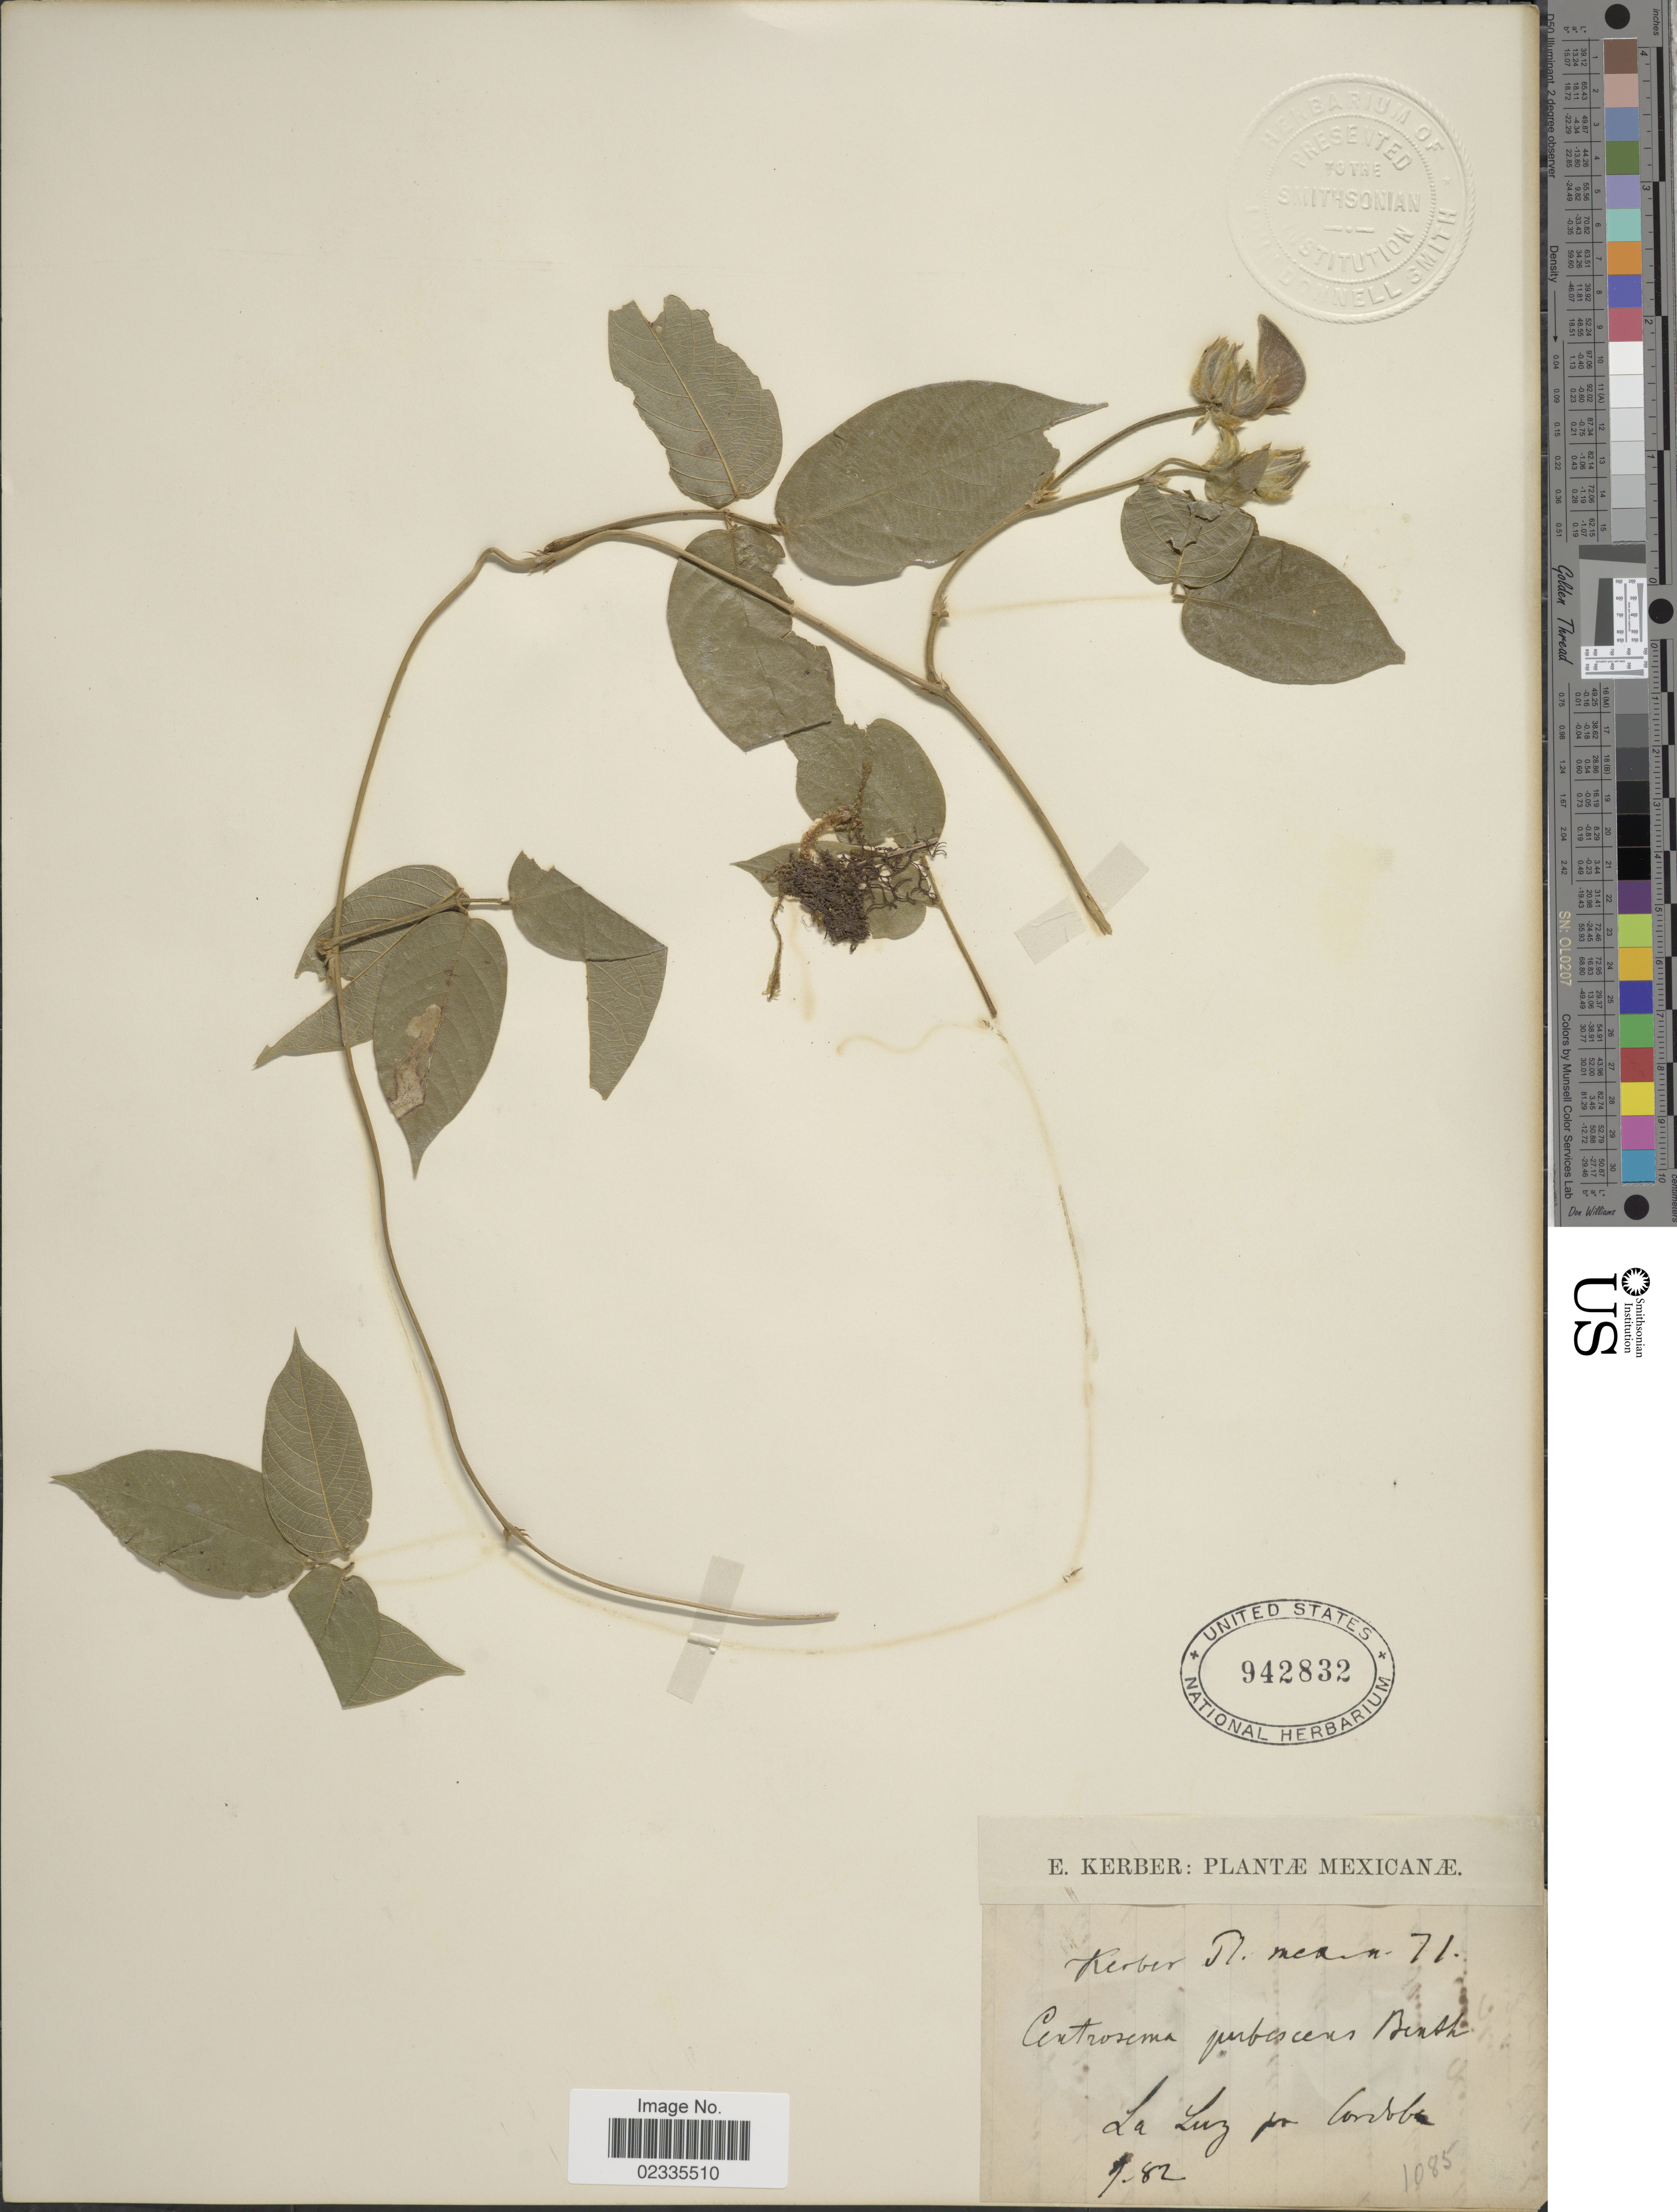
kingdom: Plantae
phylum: Tracheophyta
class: Magnoliopsida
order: Fabales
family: Fabaceae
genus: Centrosema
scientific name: Centrosema pubescens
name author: Benth.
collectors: E. Kerber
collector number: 1085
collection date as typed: Transcribed d/m/y: /7/82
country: Mexico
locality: La Luz pr. Cordoba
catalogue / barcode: US 942832